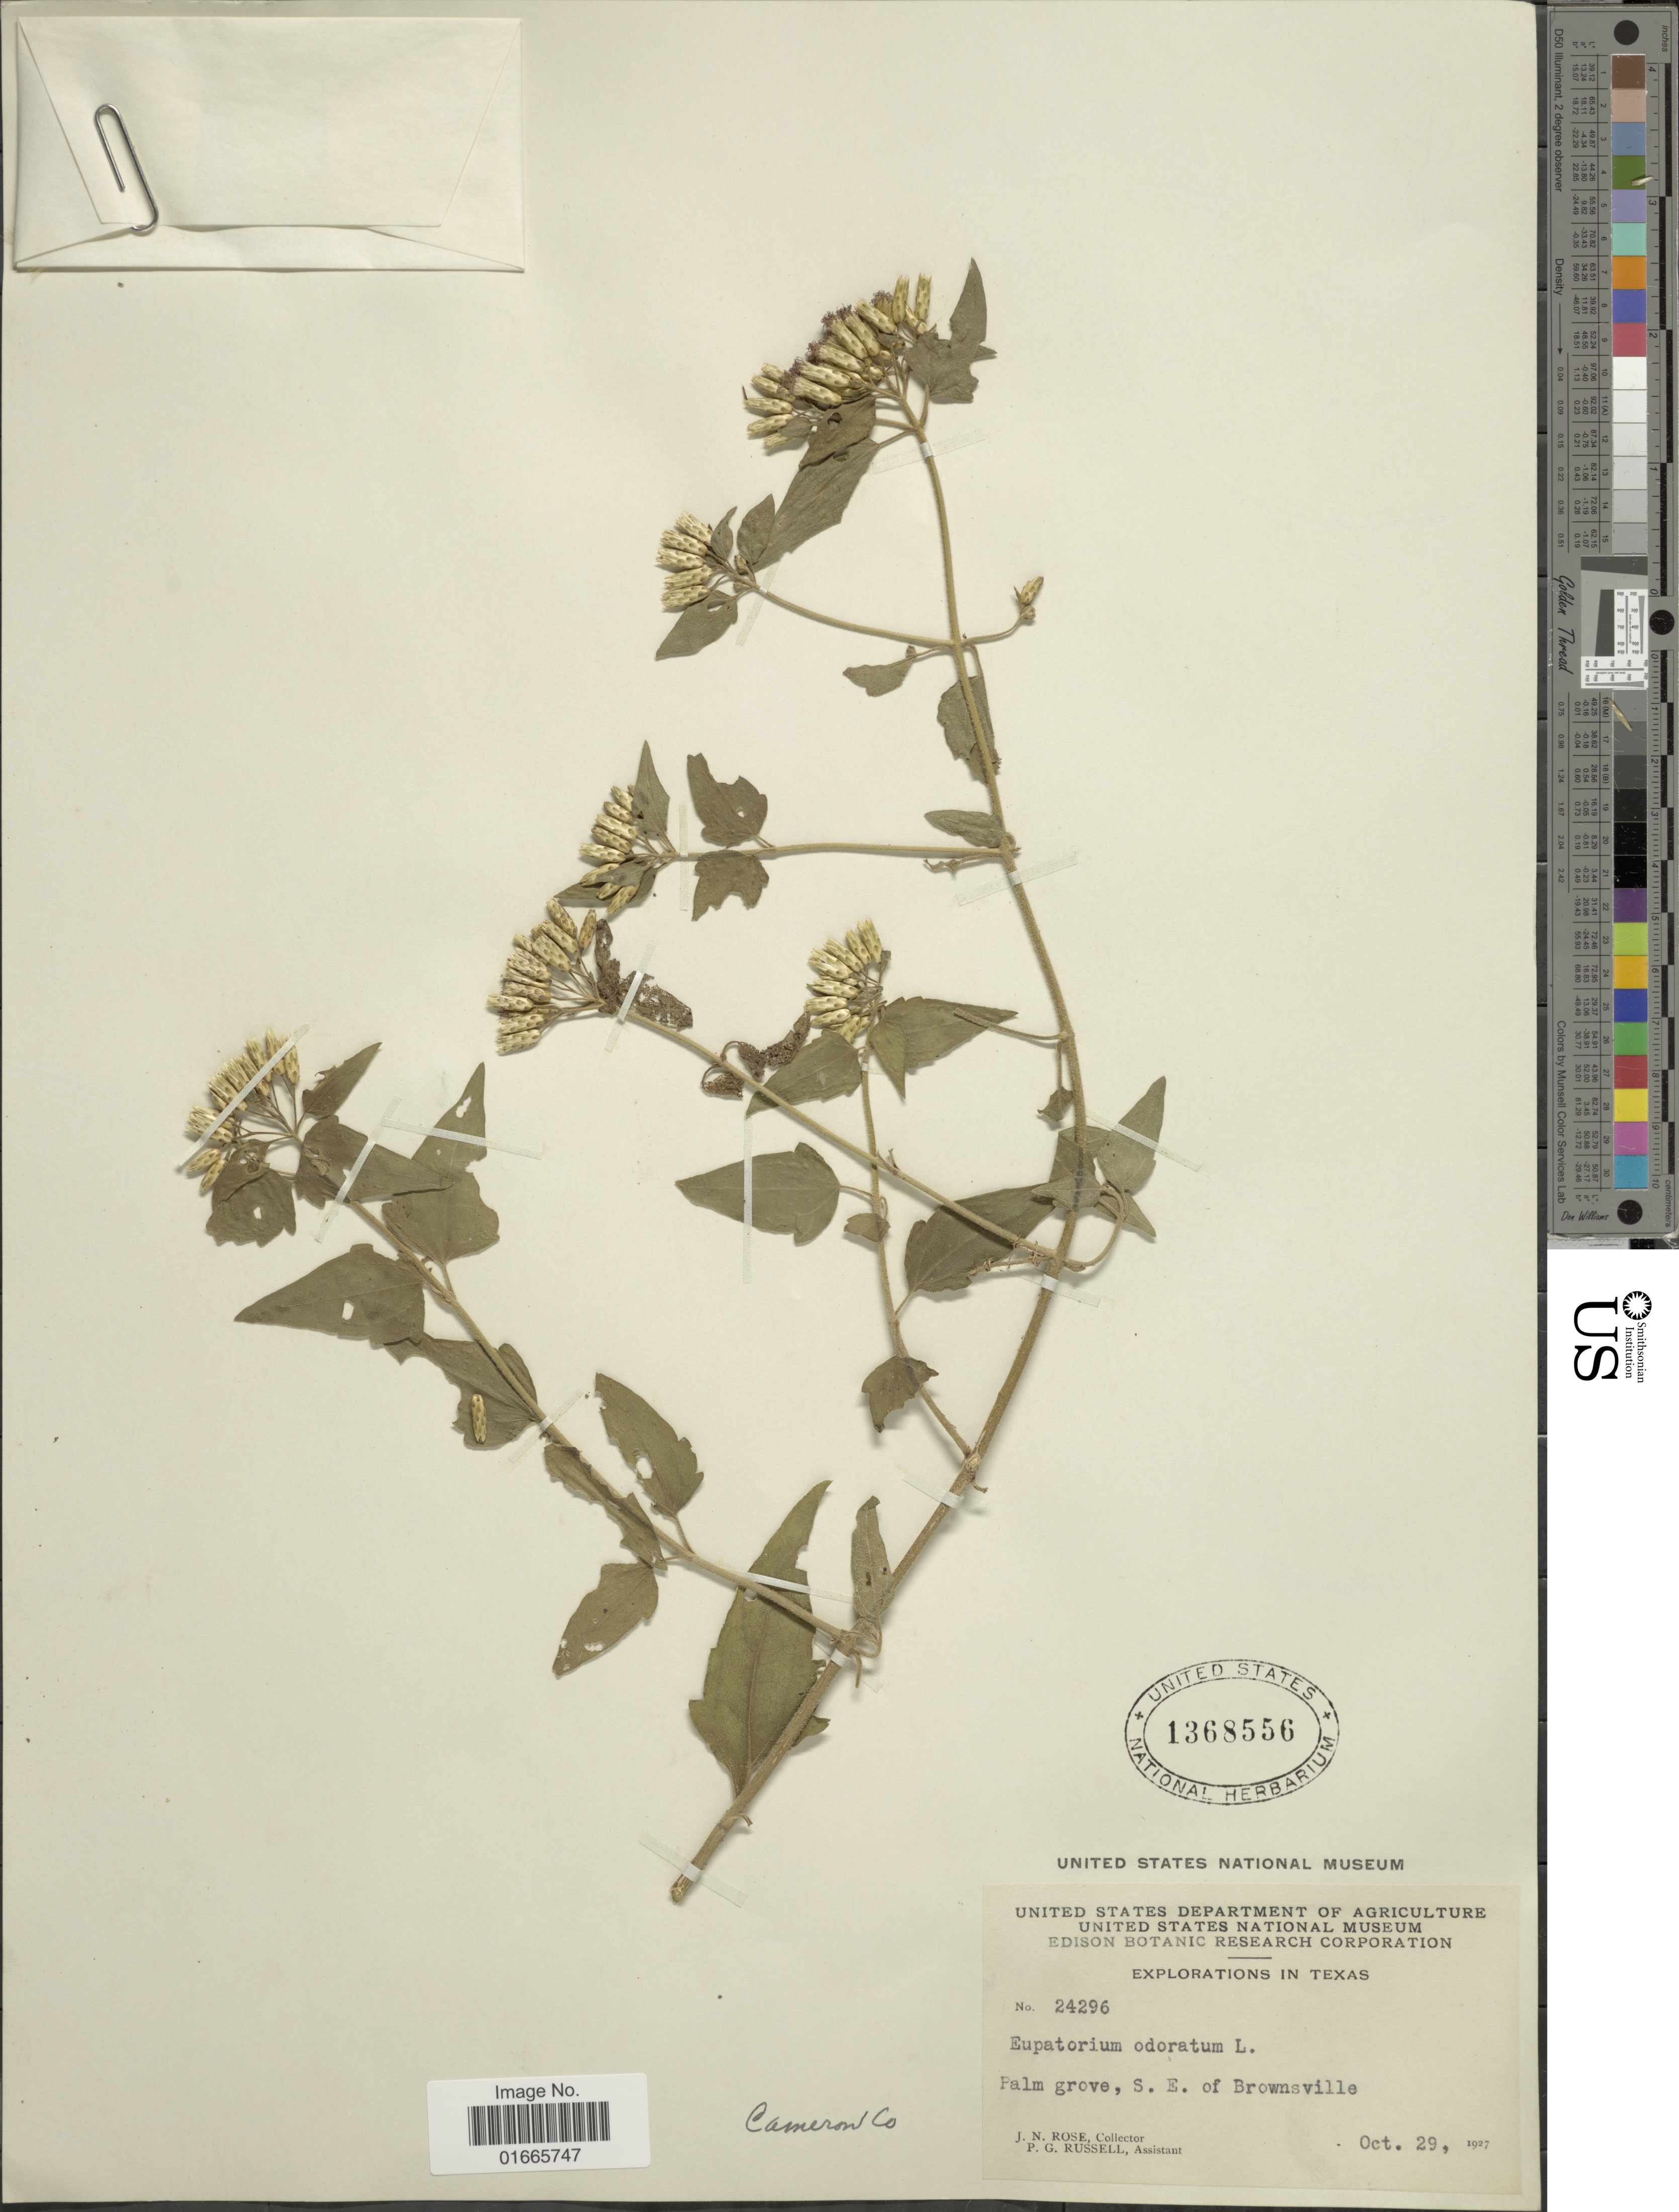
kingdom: Plantae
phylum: Tracheophyta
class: Magnoliopsida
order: Asterales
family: Asteraceae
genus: Chromolaena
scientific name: Chromolaena odorata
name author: (L.) R.M. King & H. Rob.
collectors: J. N. Rose & P. G. Russell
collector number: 24296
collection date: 1927-10-29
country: United States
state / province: Texas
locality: Palm Grove, S.E. of Brownsville.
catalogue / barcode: US 1368556